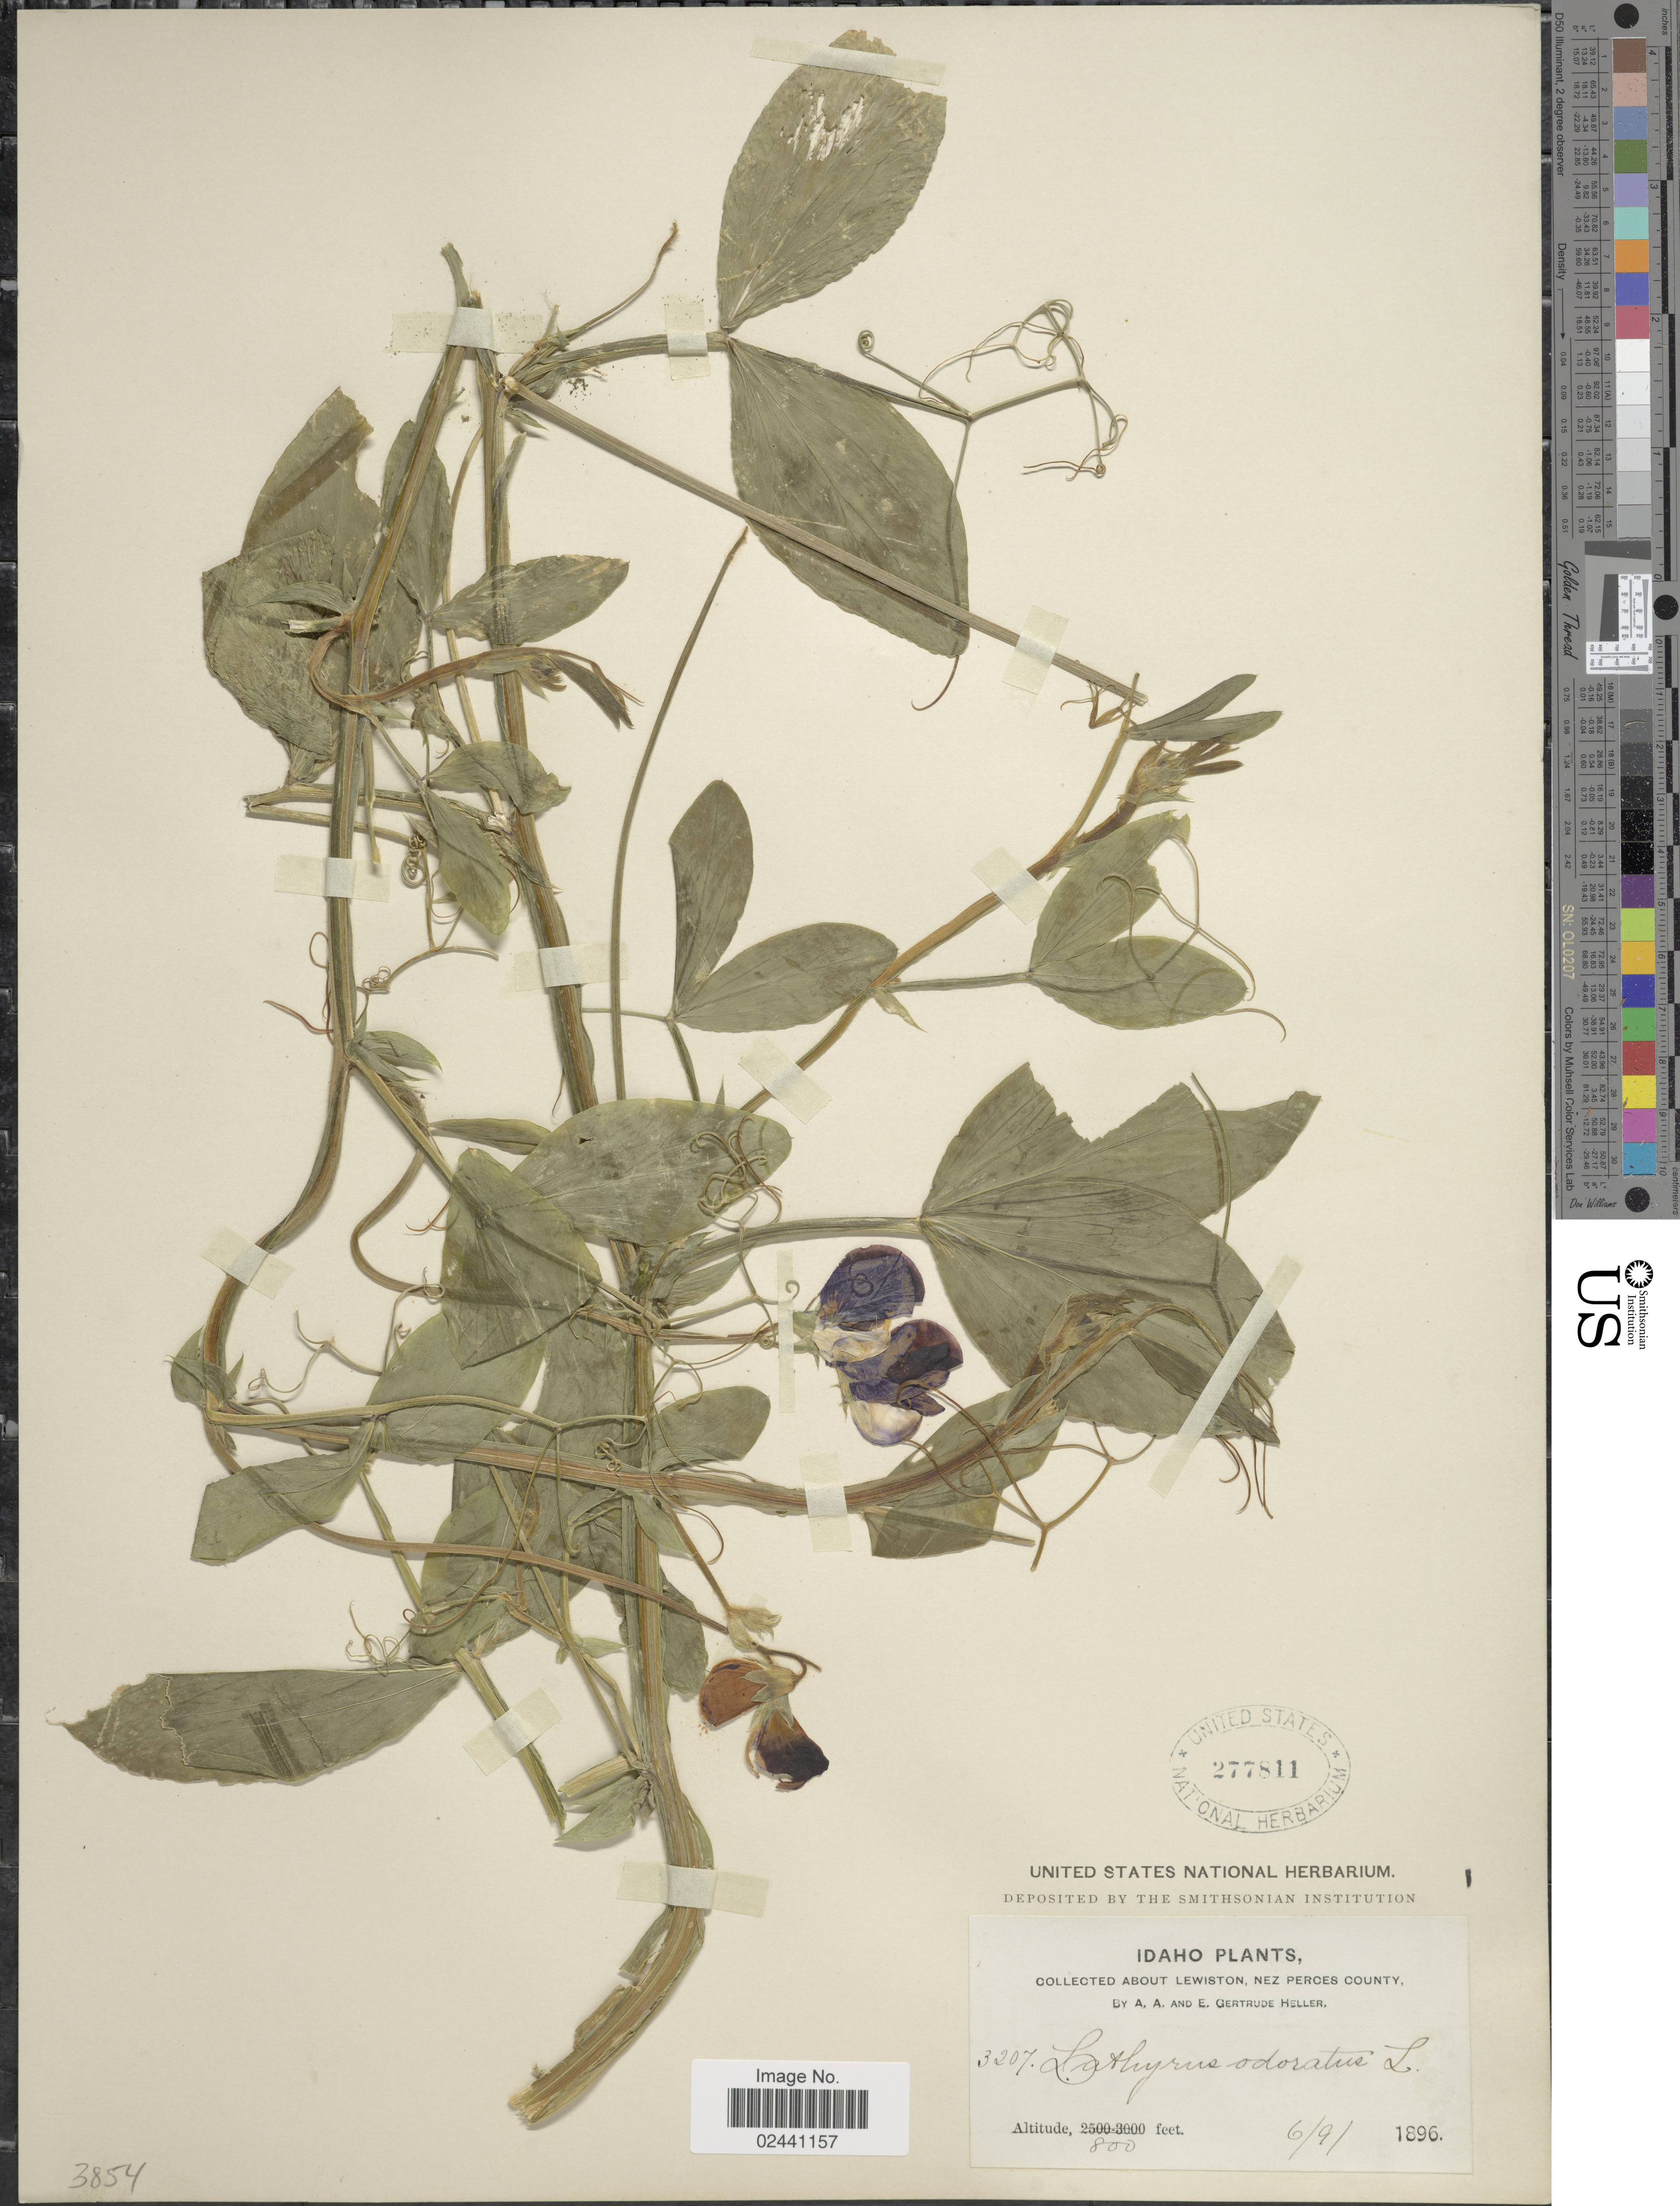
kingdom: Plantae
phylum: Tracheophyta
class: Magnoliopsida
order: Fabales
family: Fabaceae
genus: Lathyrus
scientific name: Lathyrus odoratus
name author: L.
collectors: A. A. Heller & E. G. Heller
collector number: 3207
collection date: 1896-06-09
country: United States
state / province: Idaho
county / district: Nez Perce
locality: About Lewiston.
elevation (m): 244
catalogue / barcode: US 277811